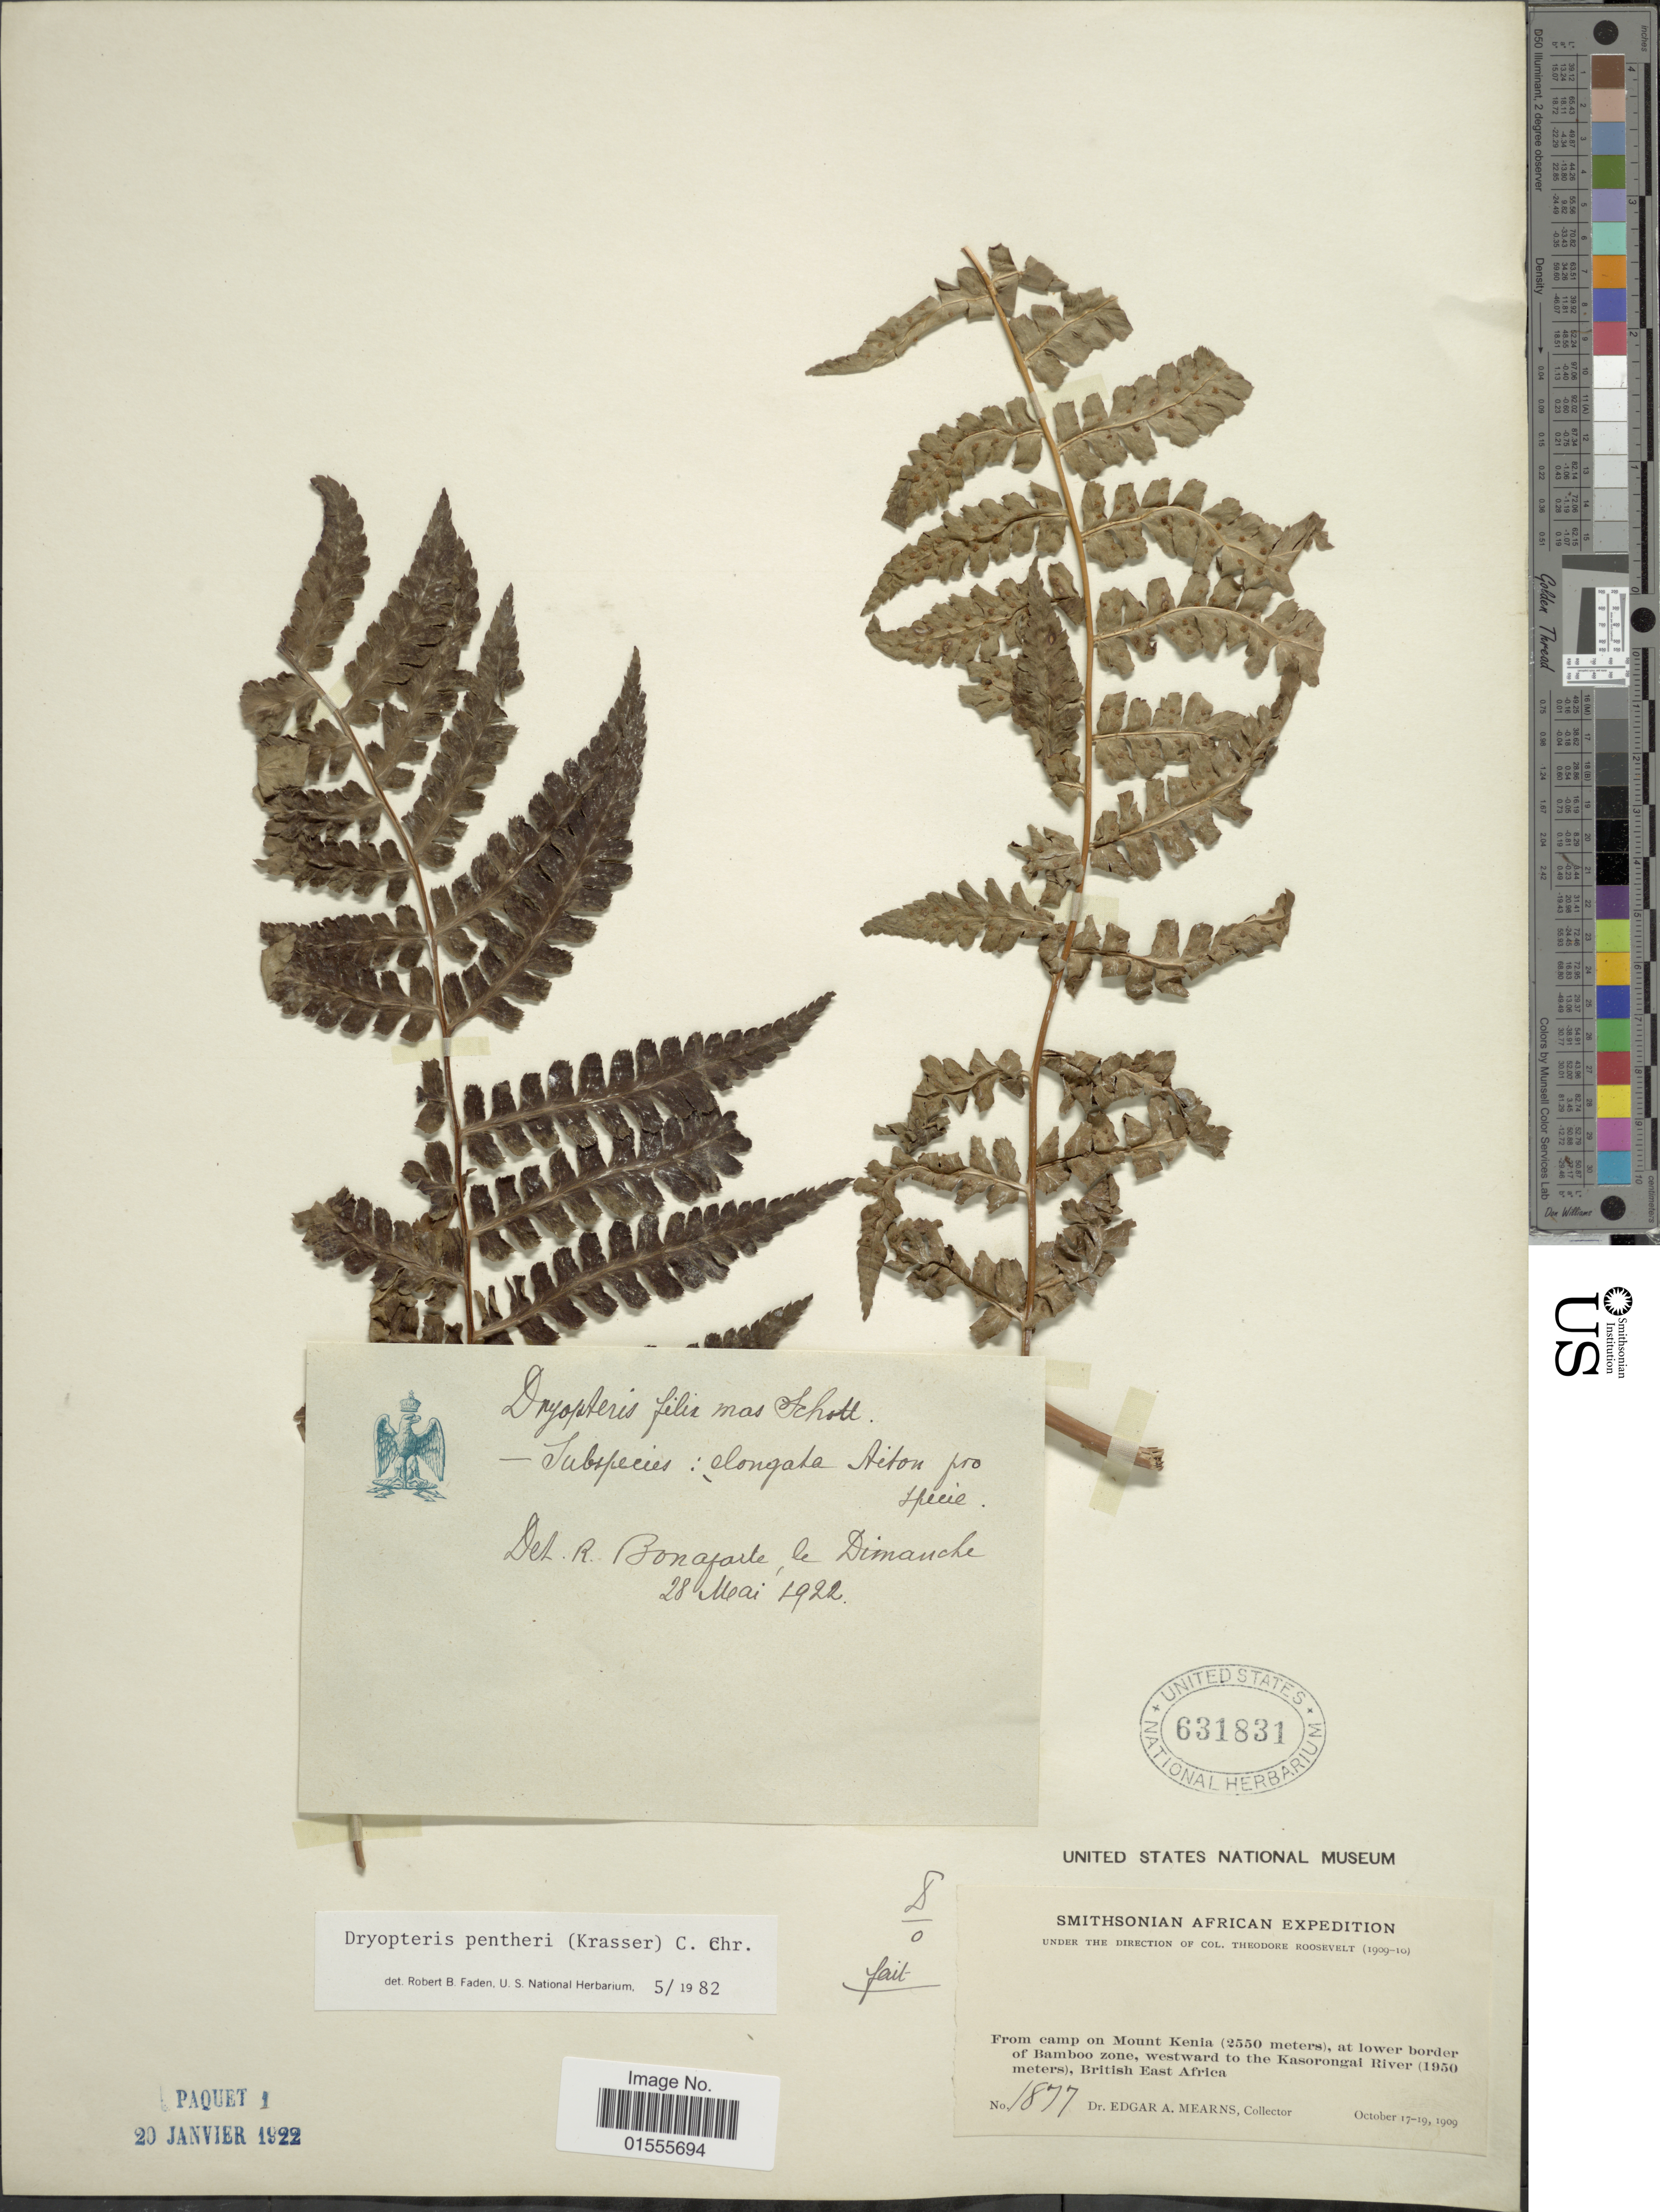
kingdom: Plantae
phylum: Tracheophyta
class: Polypodiopsida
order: Polypodiales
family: Dryopteridaceae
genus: Dryopteris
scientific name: Dryopteris pentheri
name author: (Krasser) C. Chr.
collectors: E. A. Mearns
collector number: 1877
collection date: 1909-10-17/1909-10-19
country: Kenya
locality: From camp on Mount Kenia, at lower border of Bamboo zone, westward to the Kasrongal River, British East Africa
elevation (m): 1950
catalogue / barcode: US 631831